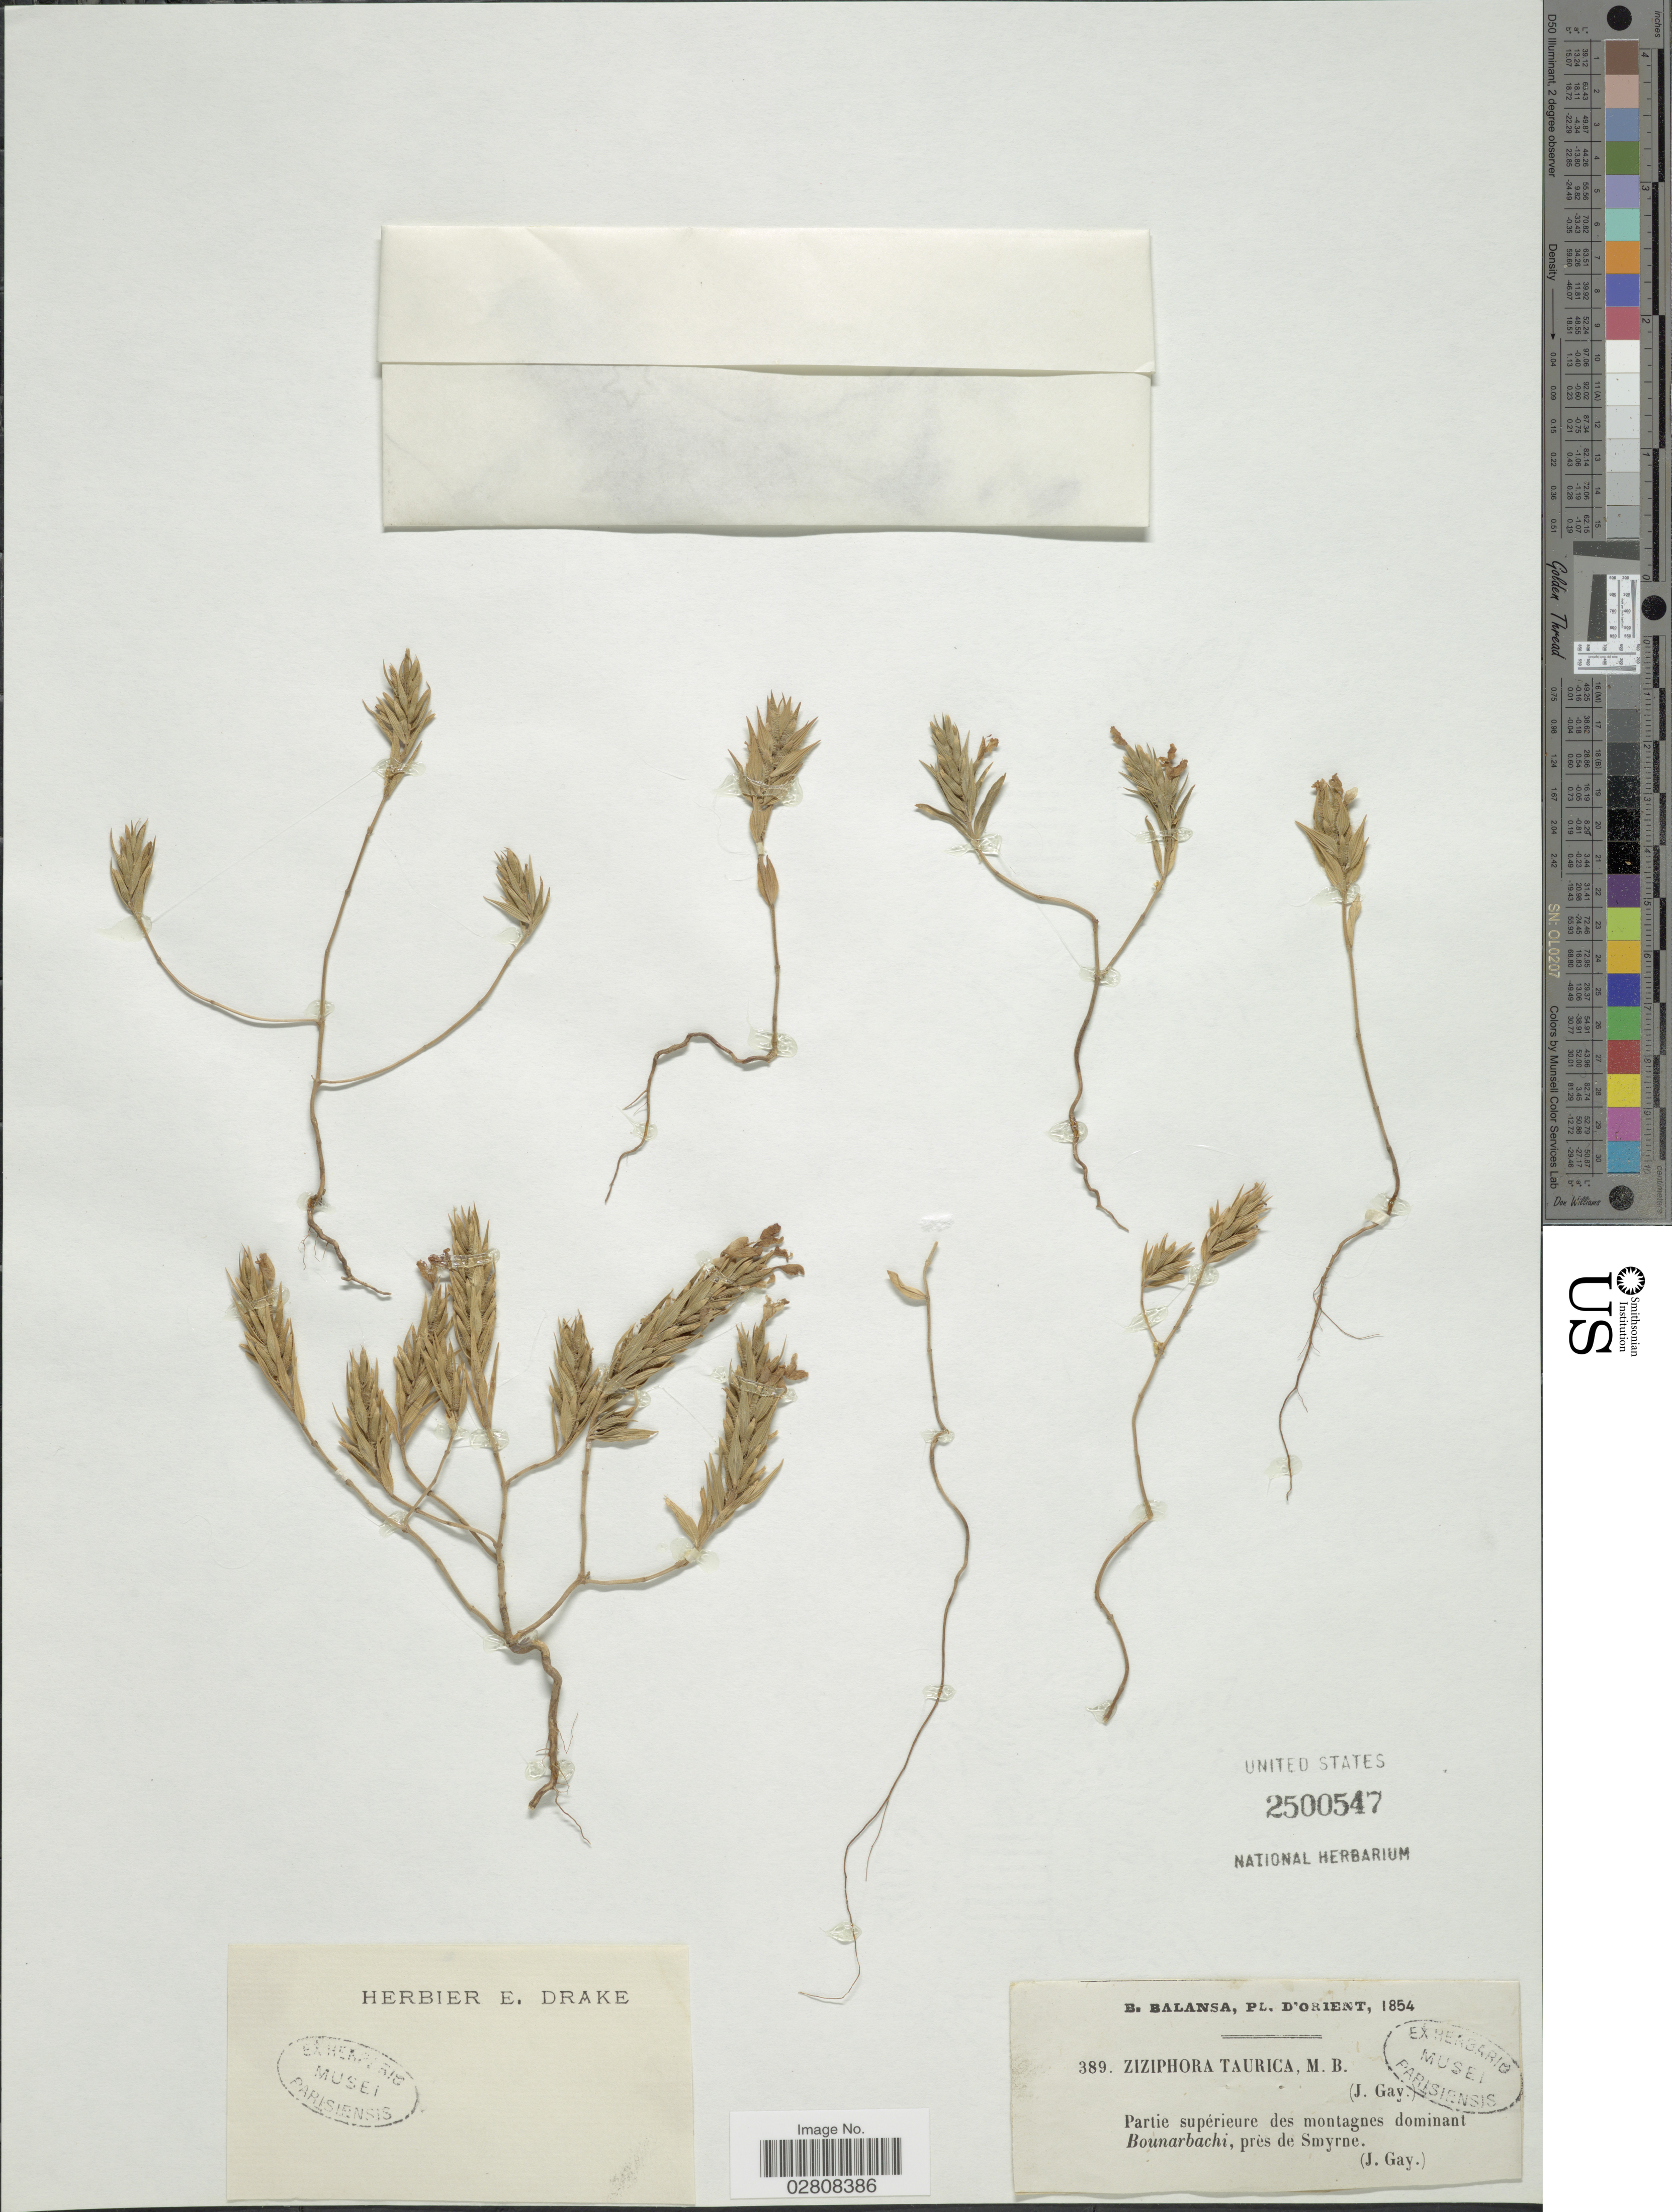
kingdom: Plantae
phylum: Tracheophyta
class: Magnoliopsida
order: Lamiales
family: Lamiaceae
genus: Ziziphora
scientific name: Ziziphora taurica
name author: M. Bieb.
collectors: B. Balansa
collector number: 389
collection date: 1854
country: Turkey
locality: Orient. Partie supérieure des montagnes dominant Bounarbachi, près de Smyrne.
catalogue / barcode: US 2500547